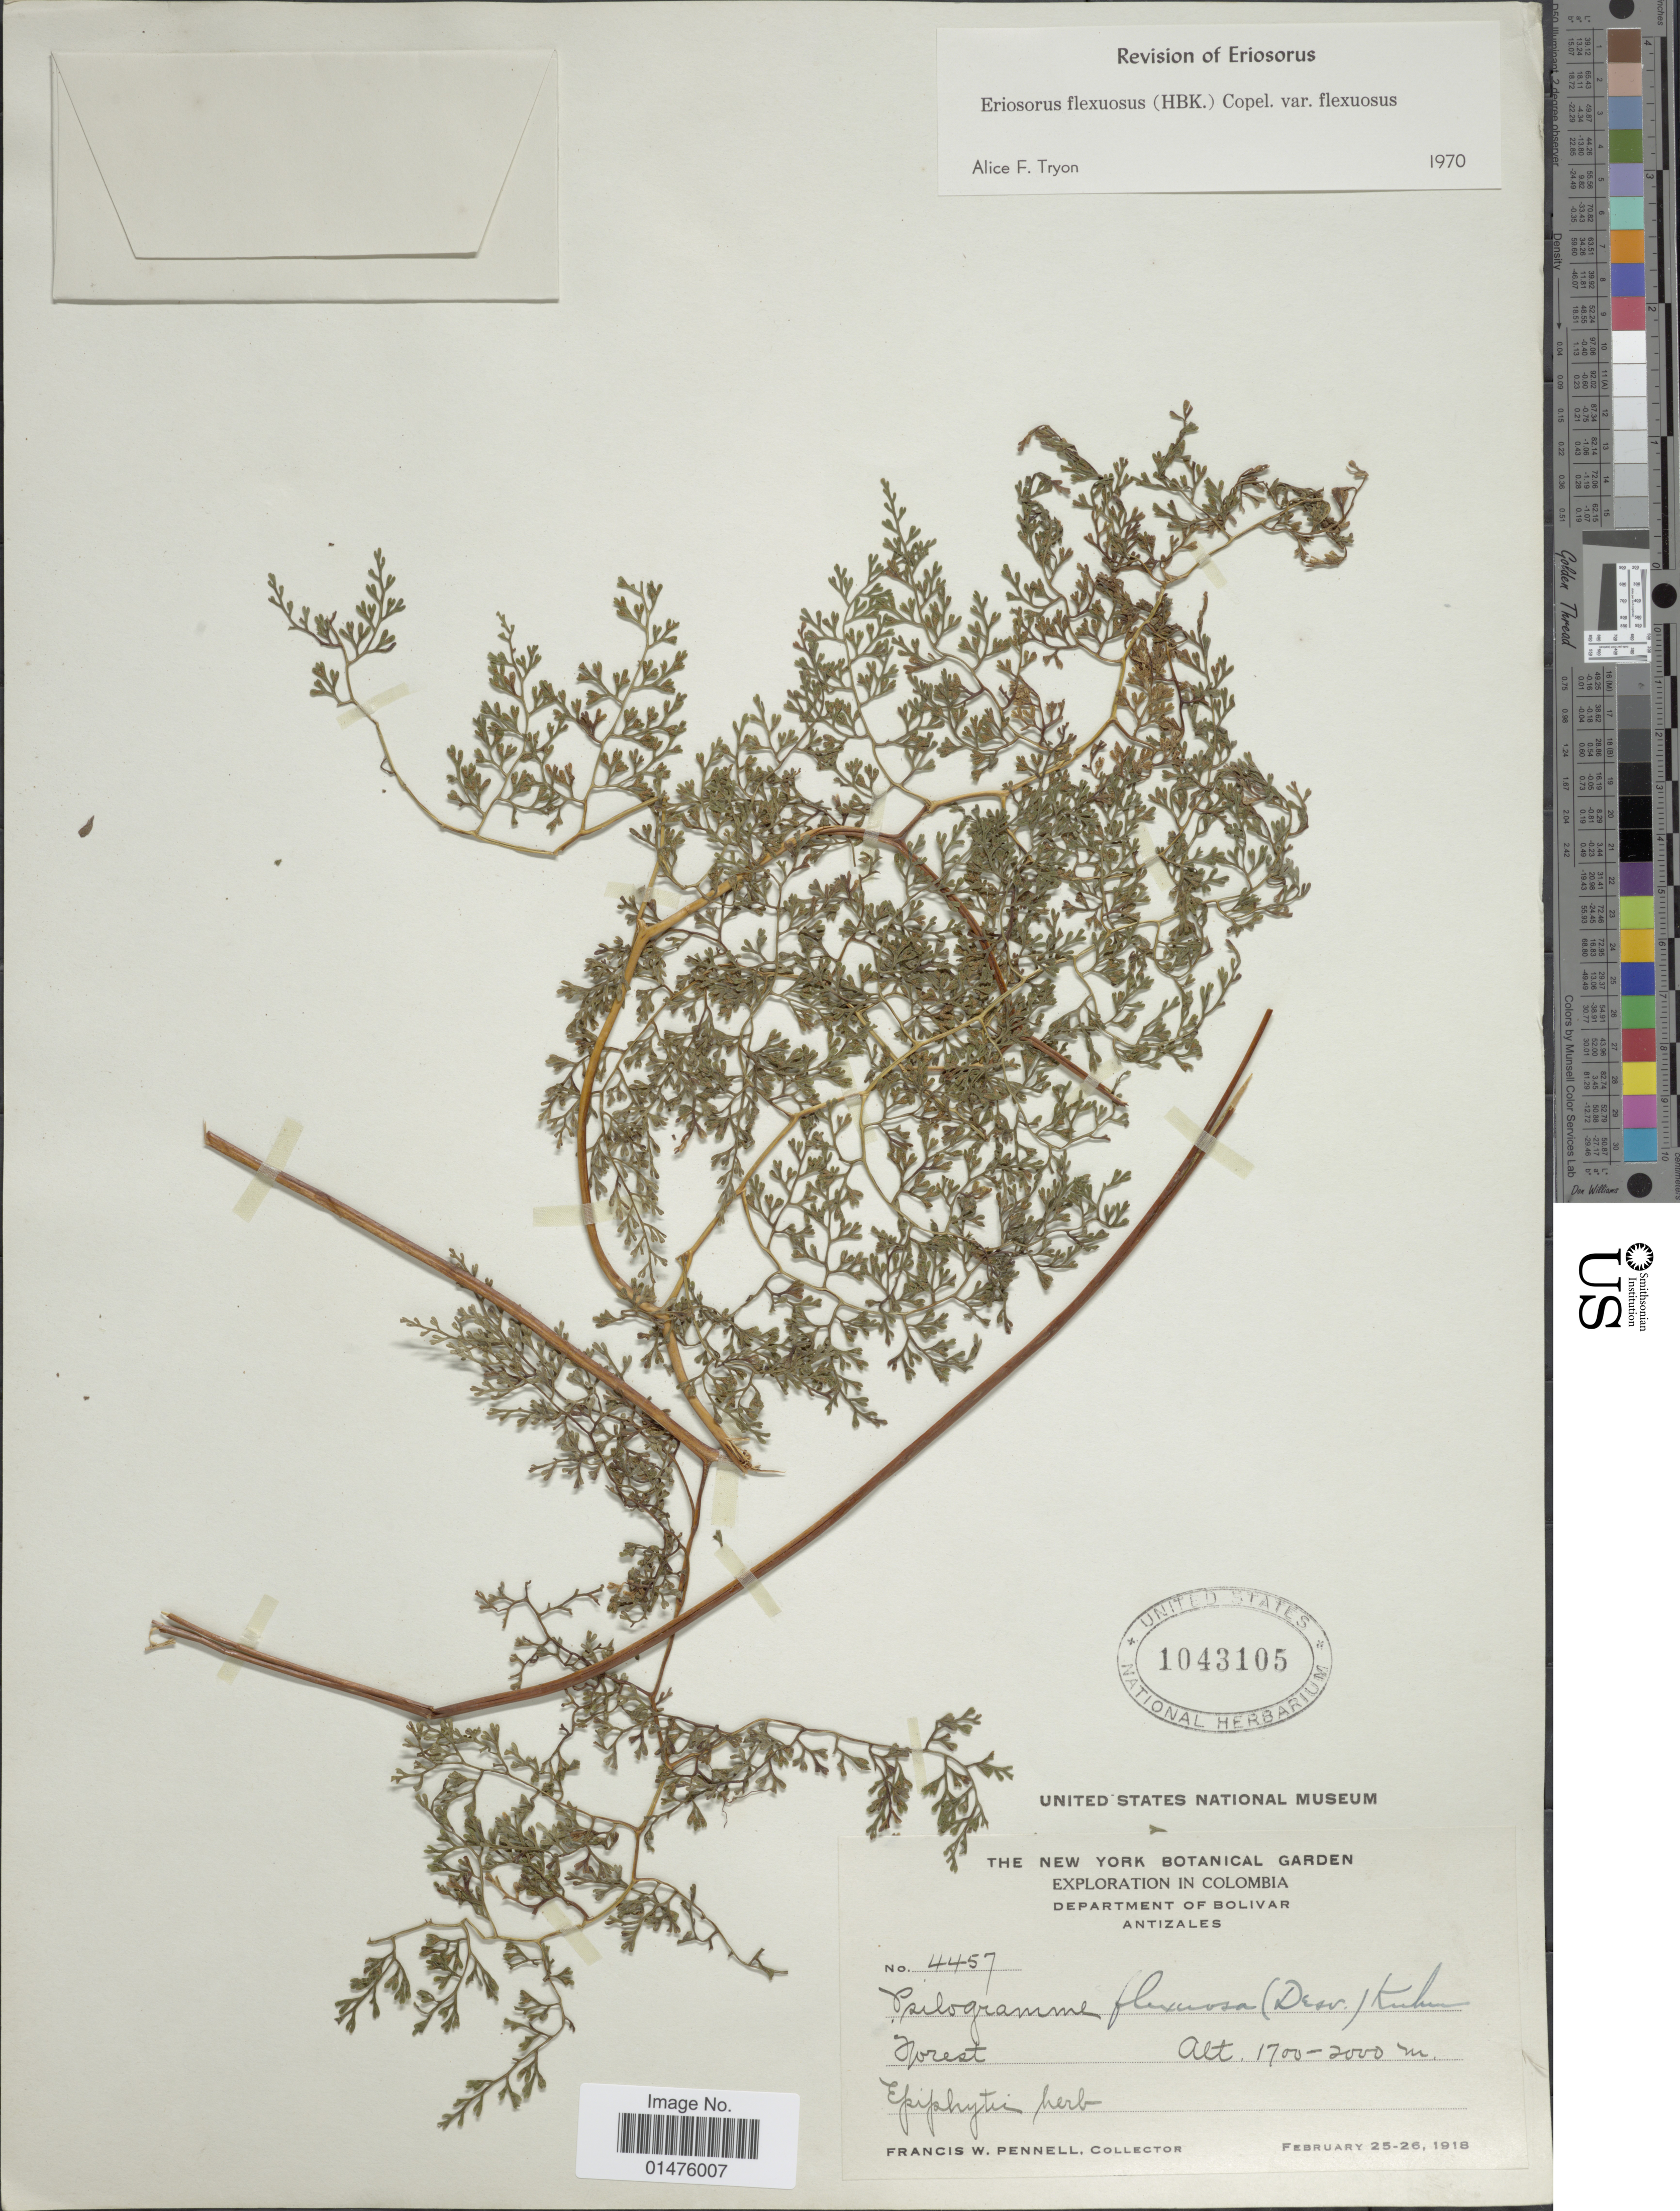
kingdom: Plantae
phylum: Tracheophyta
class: Polypodiopsida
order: Polypodiales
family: Pteridaceae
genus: Jamesonia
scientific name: Jamesonia flexuosa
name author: (Humb. & Bonpl.) Christenh.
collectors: F. W. Pennell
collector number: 4457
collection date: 1918-02-25/1918-02-26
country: Colombia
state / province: Bolívar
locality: Department of Bolvar, Antizales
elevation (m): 1700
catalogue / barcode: US 1043105